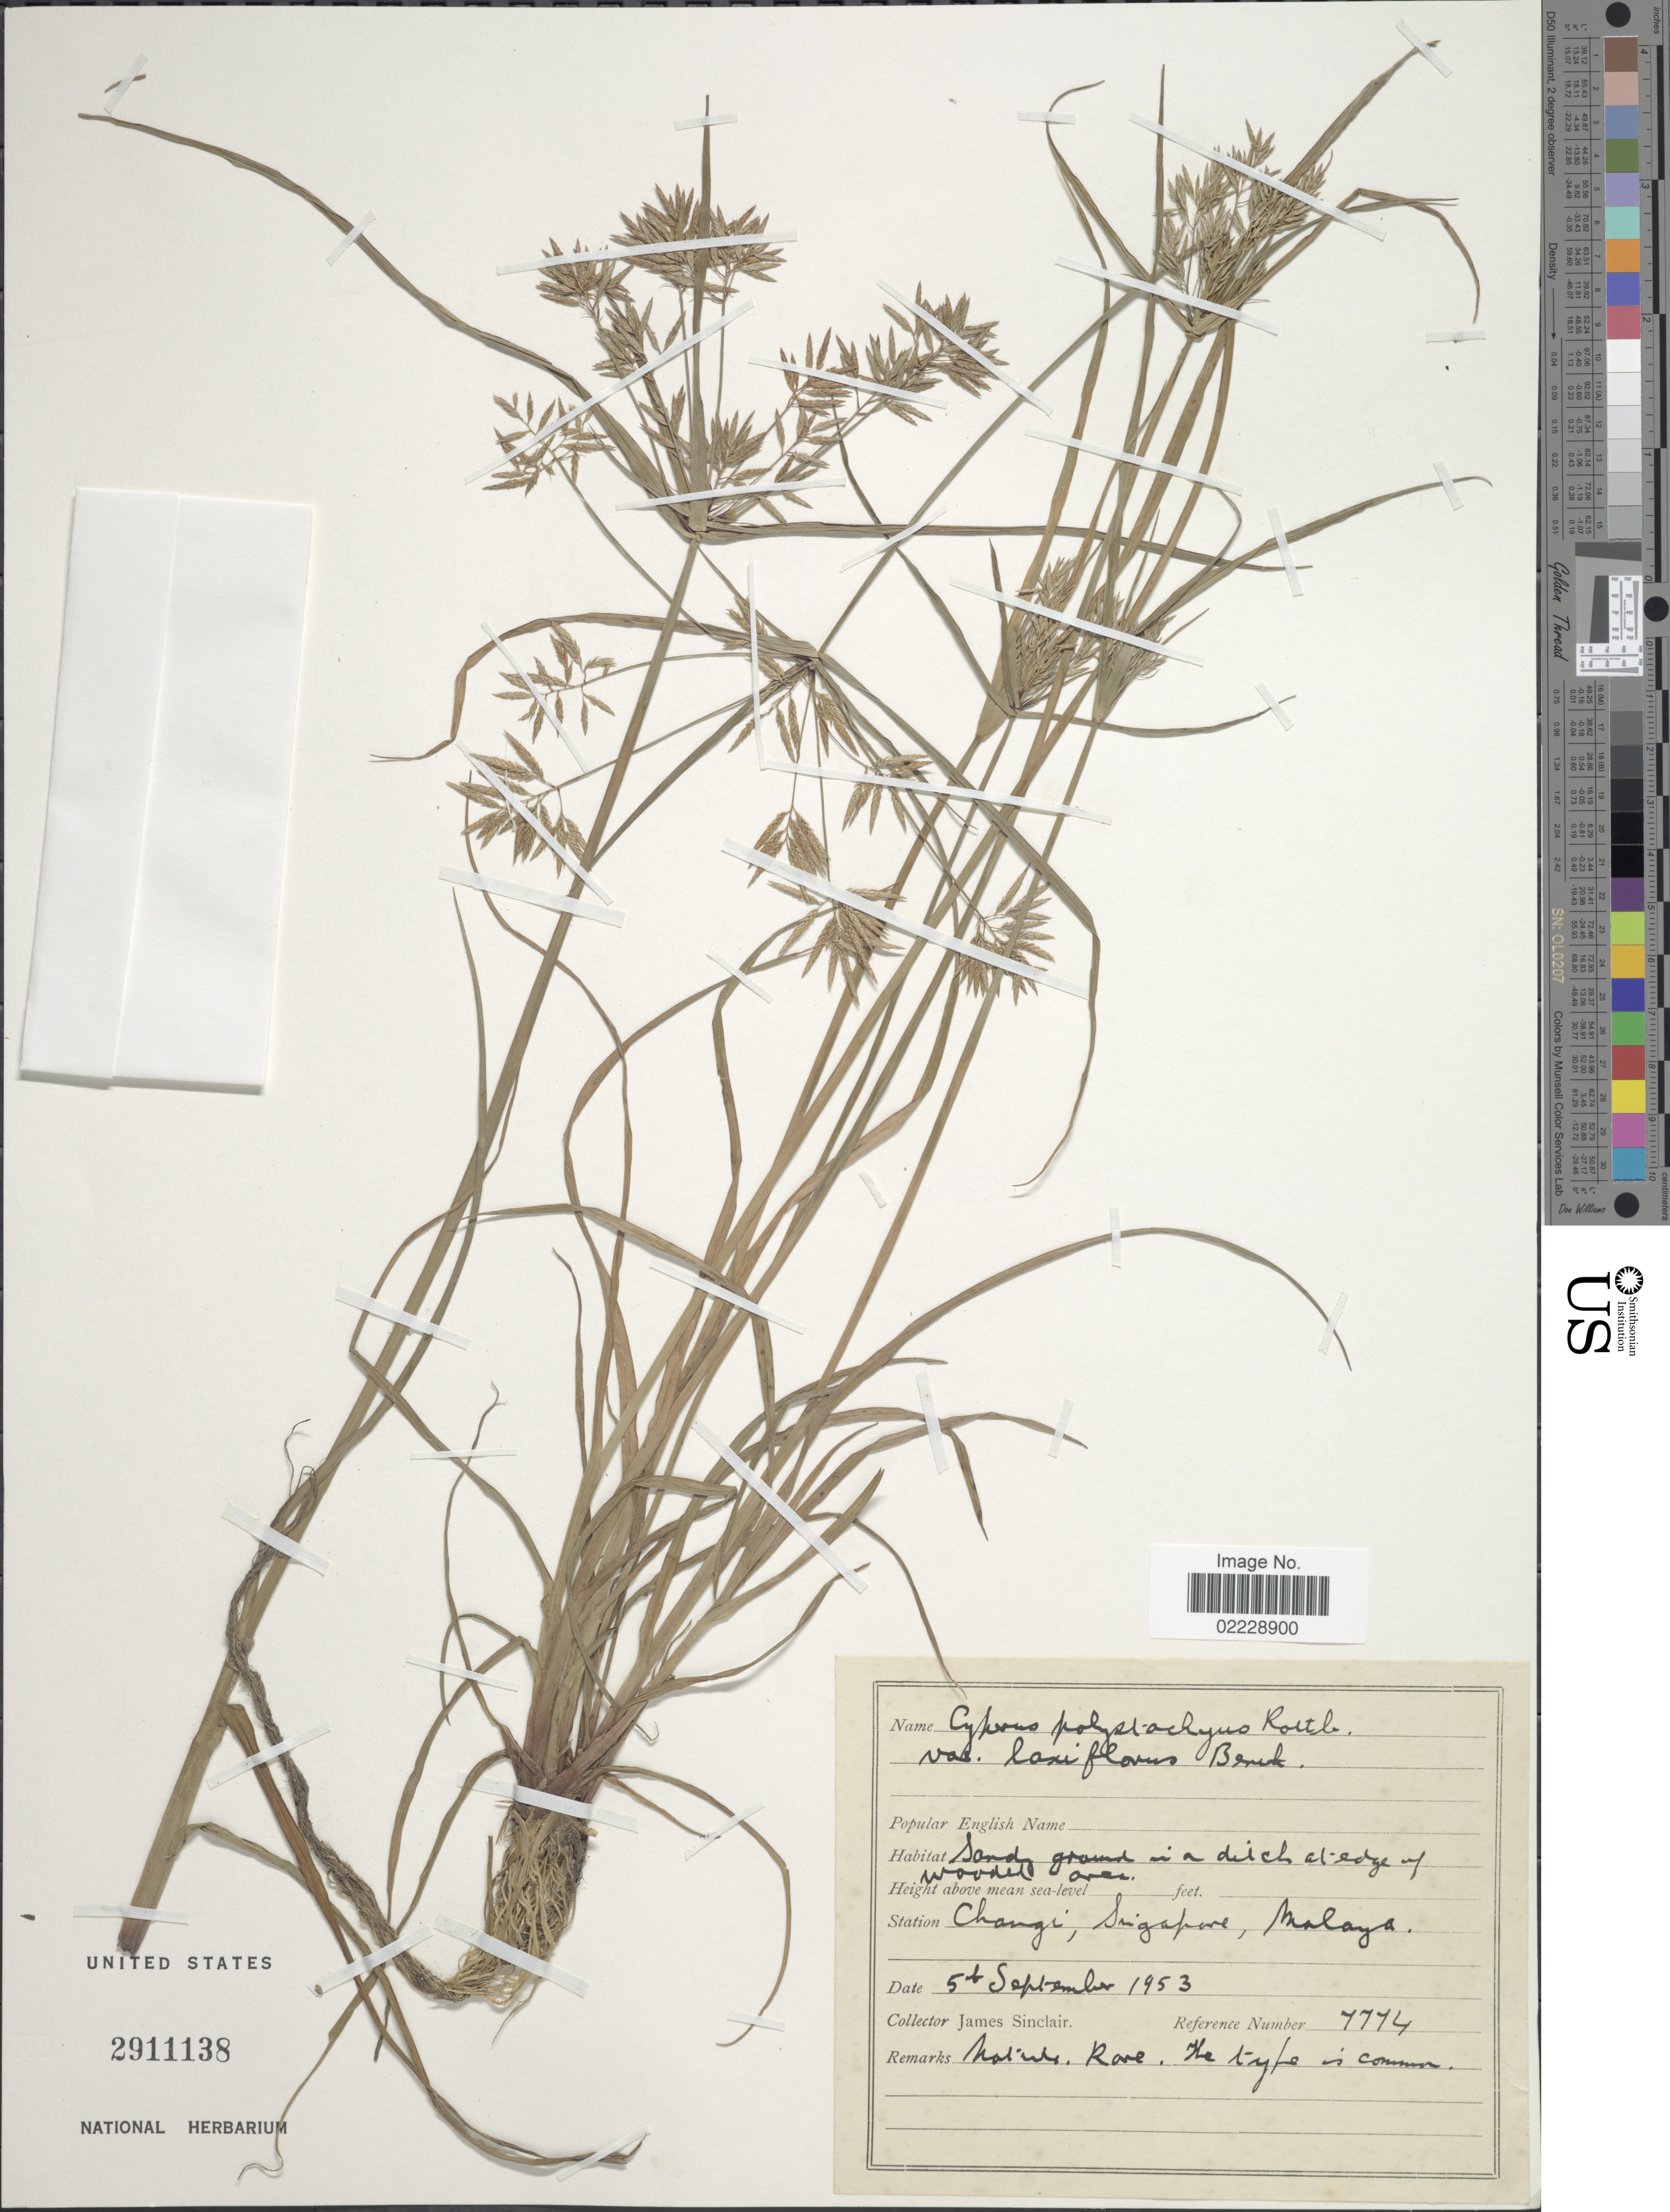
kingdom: Plantae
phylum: Tracheophyta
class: Liliopsida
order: Poales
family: Cyperaceae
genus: Cyperus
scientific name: Cyperus polystachyos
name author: Rottb.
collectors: J. Sinclair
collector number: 7774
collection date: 1953-09-05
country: Malaysia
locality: Changi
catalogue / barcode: US 2911138